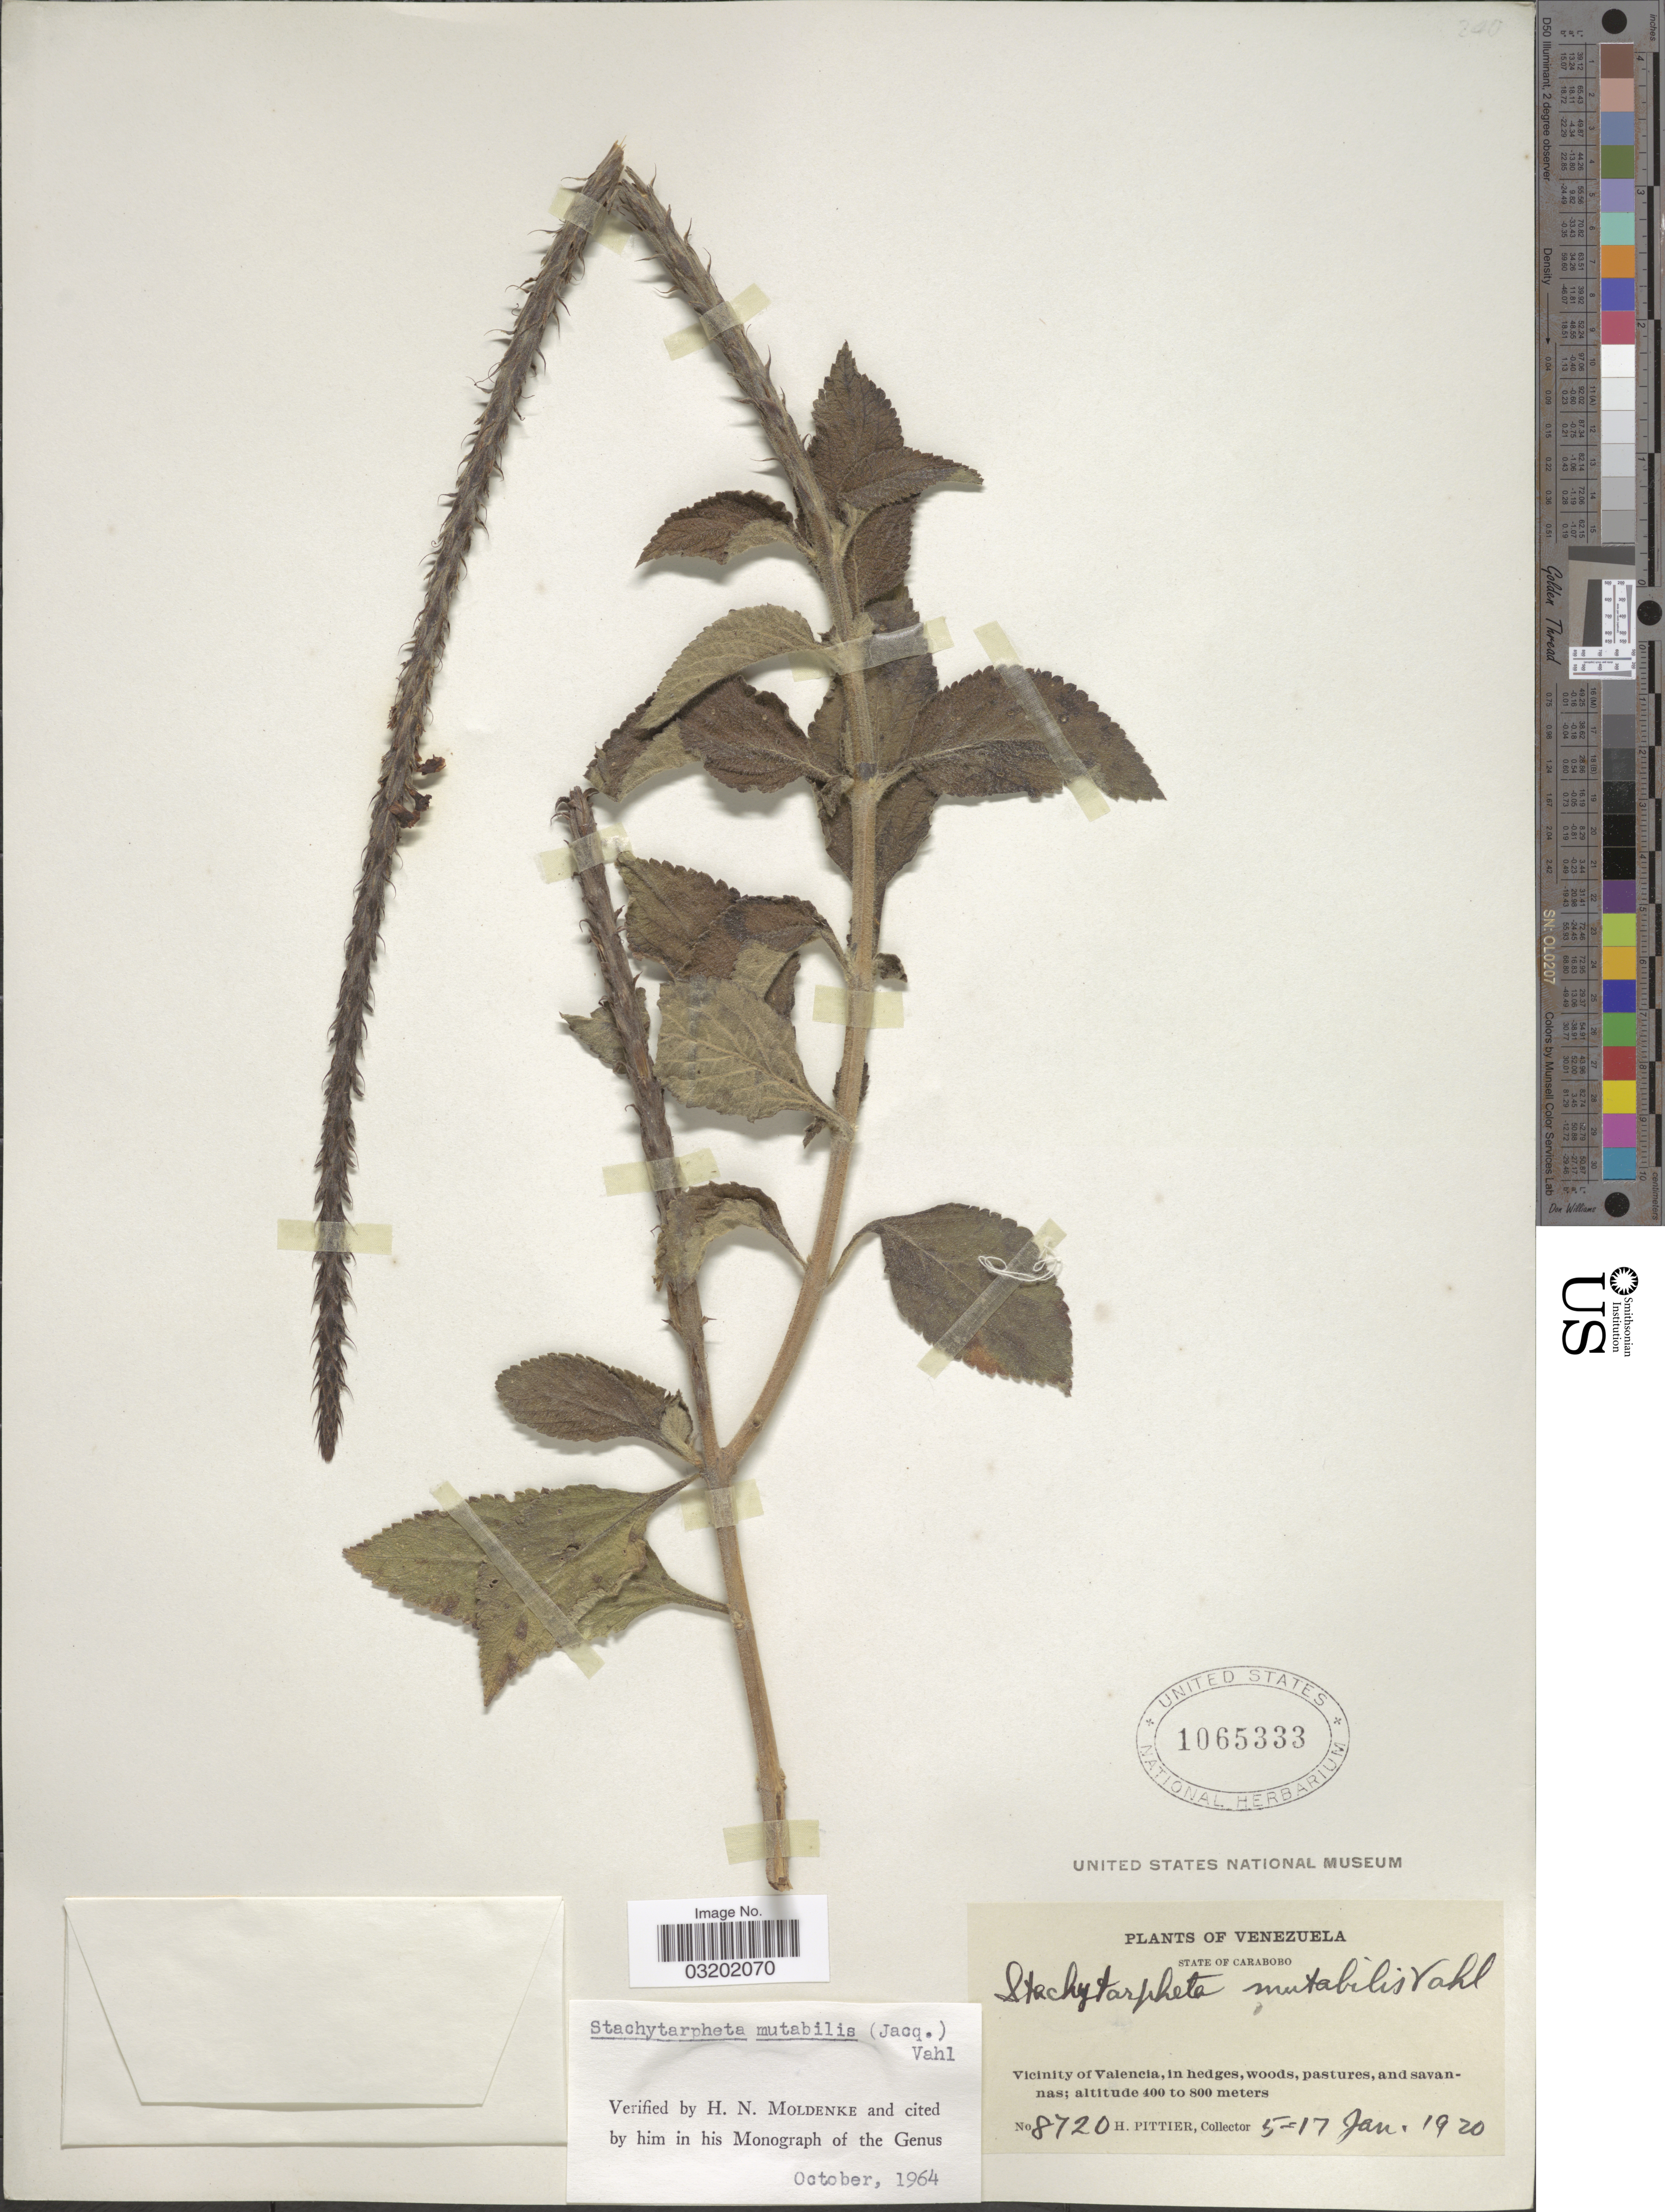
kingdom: Plantae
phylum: Tracheophyta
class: Magnoliopsida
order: Lamiales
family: Verbenaceae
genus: Stachytarpheta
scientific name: Stachytarpheta mutabilis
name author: (Jacq.) Vahl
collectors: H. F. Pittier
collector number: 8720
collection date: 1920-01-05/1920-01-17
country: Venezuela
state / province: Carabobo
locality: Vicinity of Valencia.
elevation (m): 400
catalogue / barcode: US 1065333